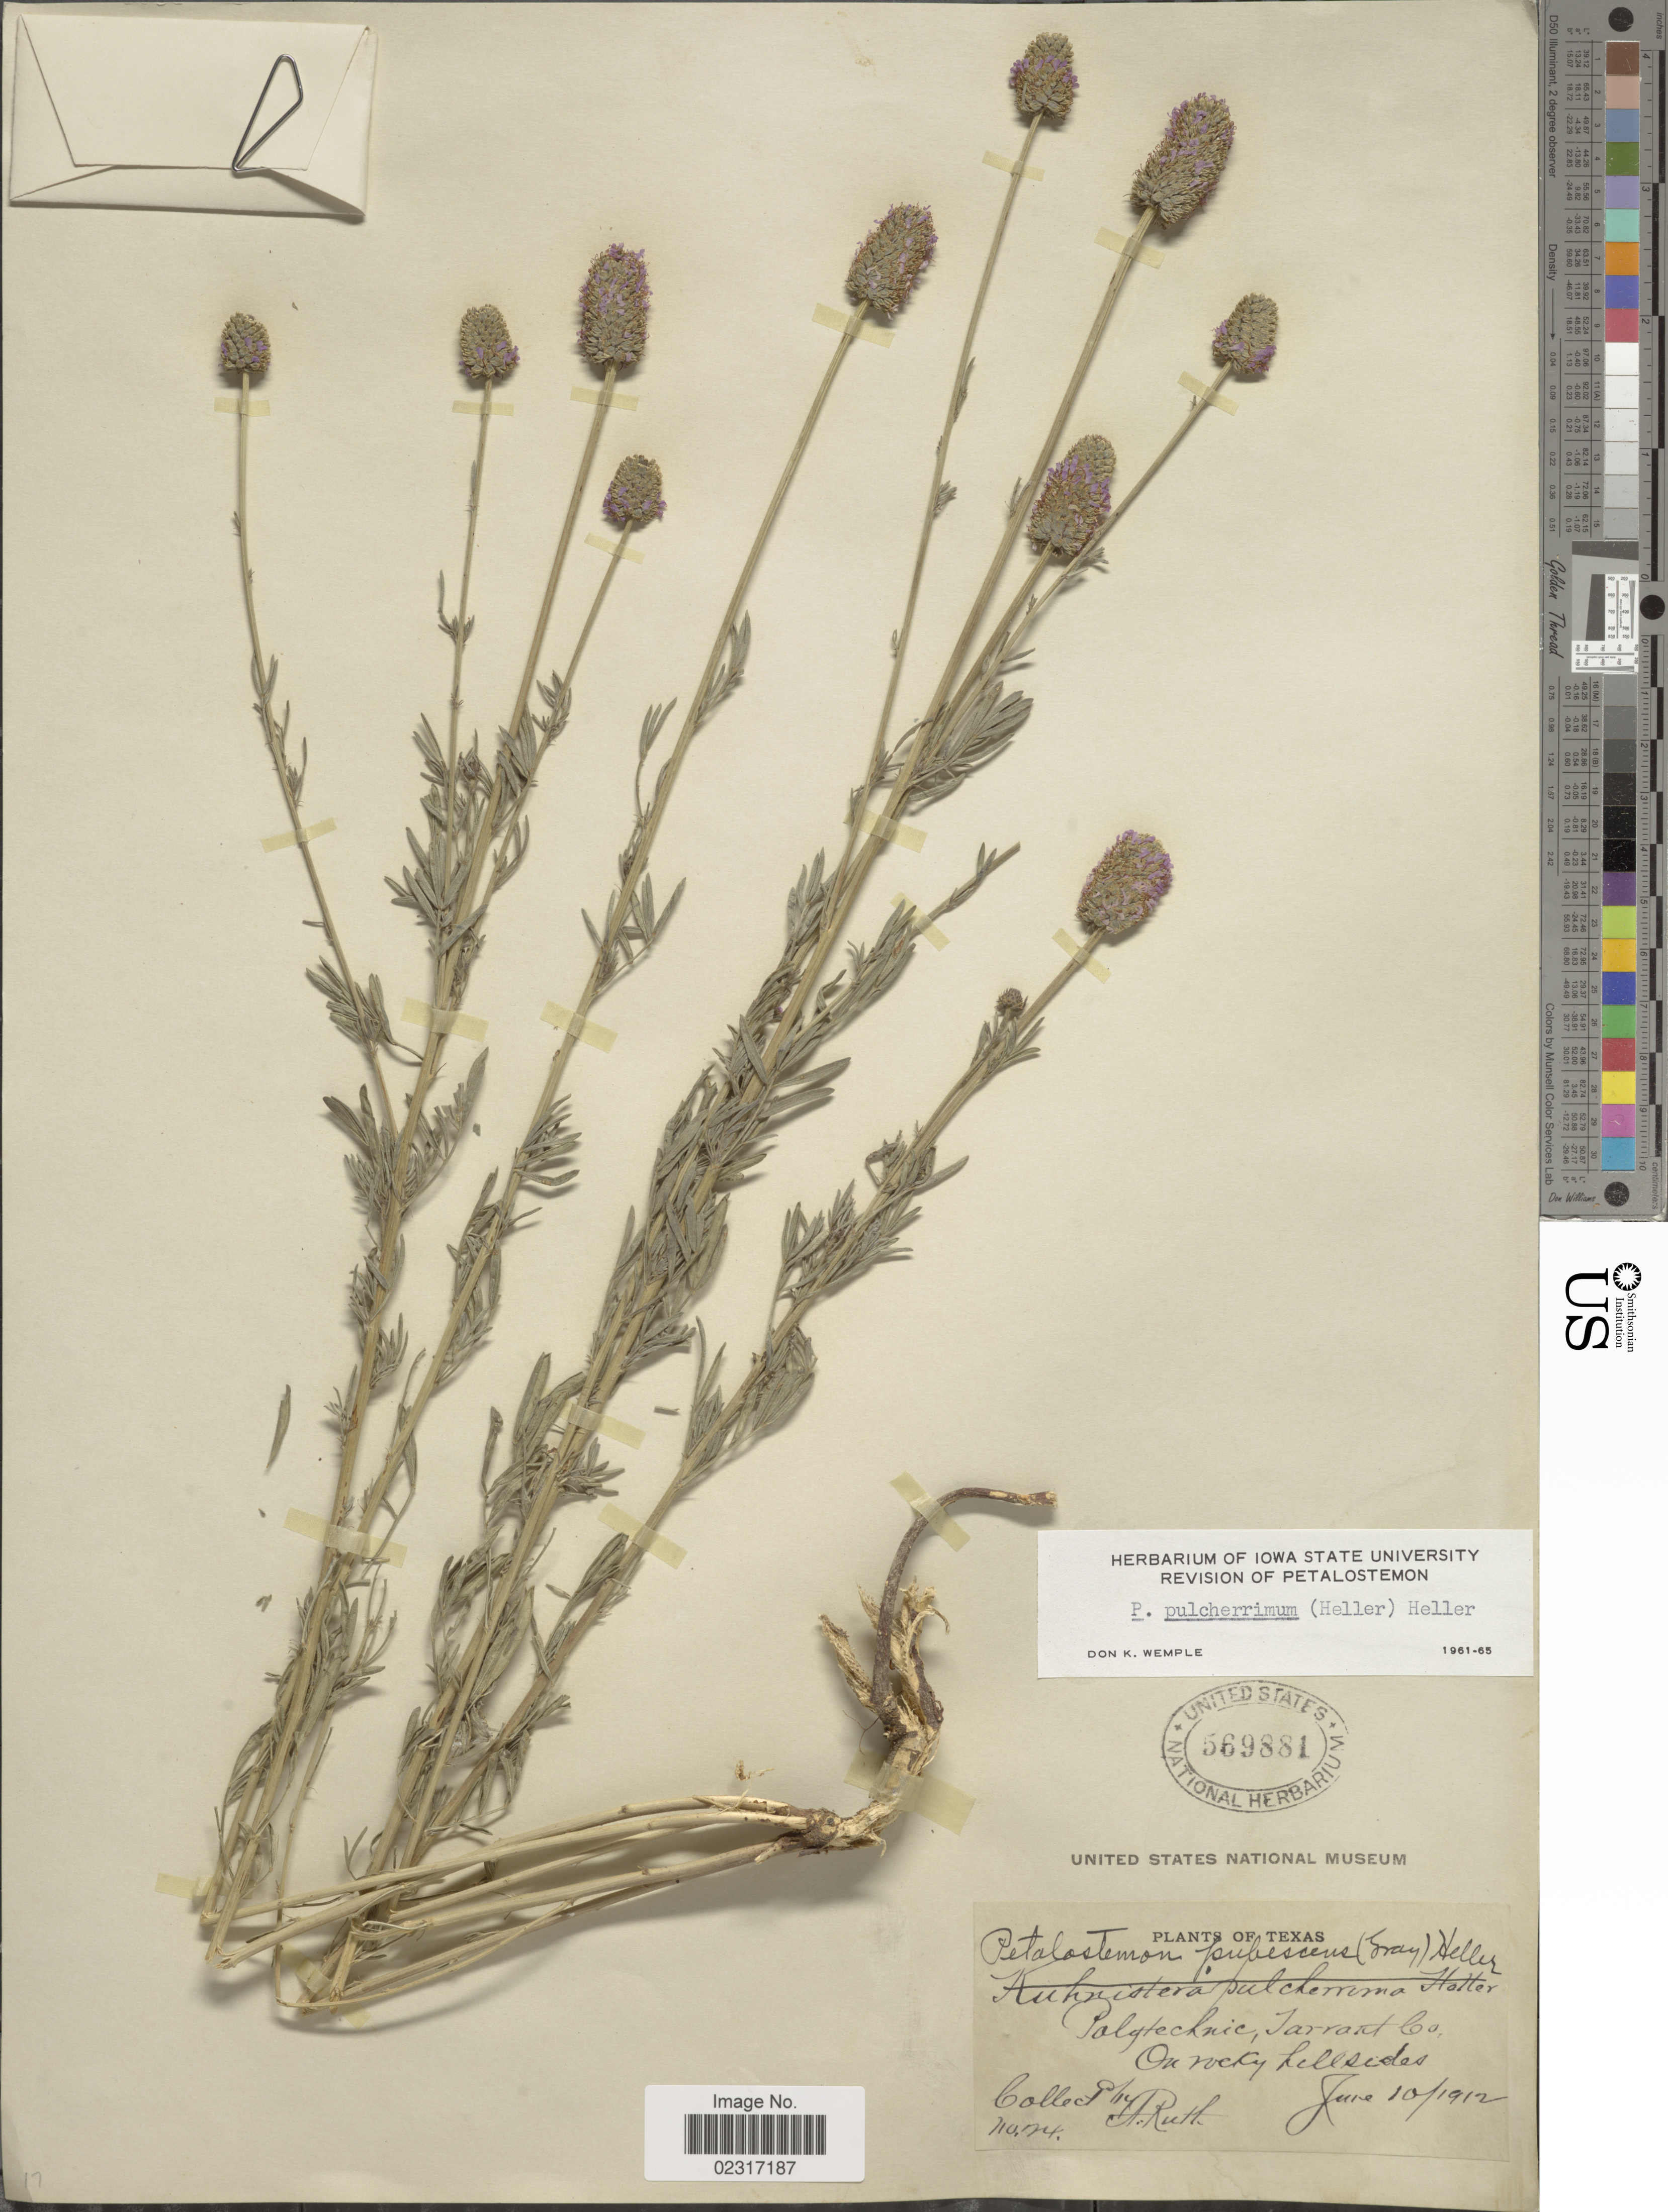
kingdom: Plantae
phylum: Tracheophyta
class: Magnoliopsida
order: Fabales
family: Fabaceae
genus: Dalea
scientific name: Dalea compacta var. pubescens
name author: (A. Gray) Barneby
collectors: A. Ruth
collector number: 74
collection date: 1912-06-10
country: United States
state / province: Texas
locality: Polgthechnic, Tarrant Co., on rocky hillsides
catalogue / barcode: US 569881